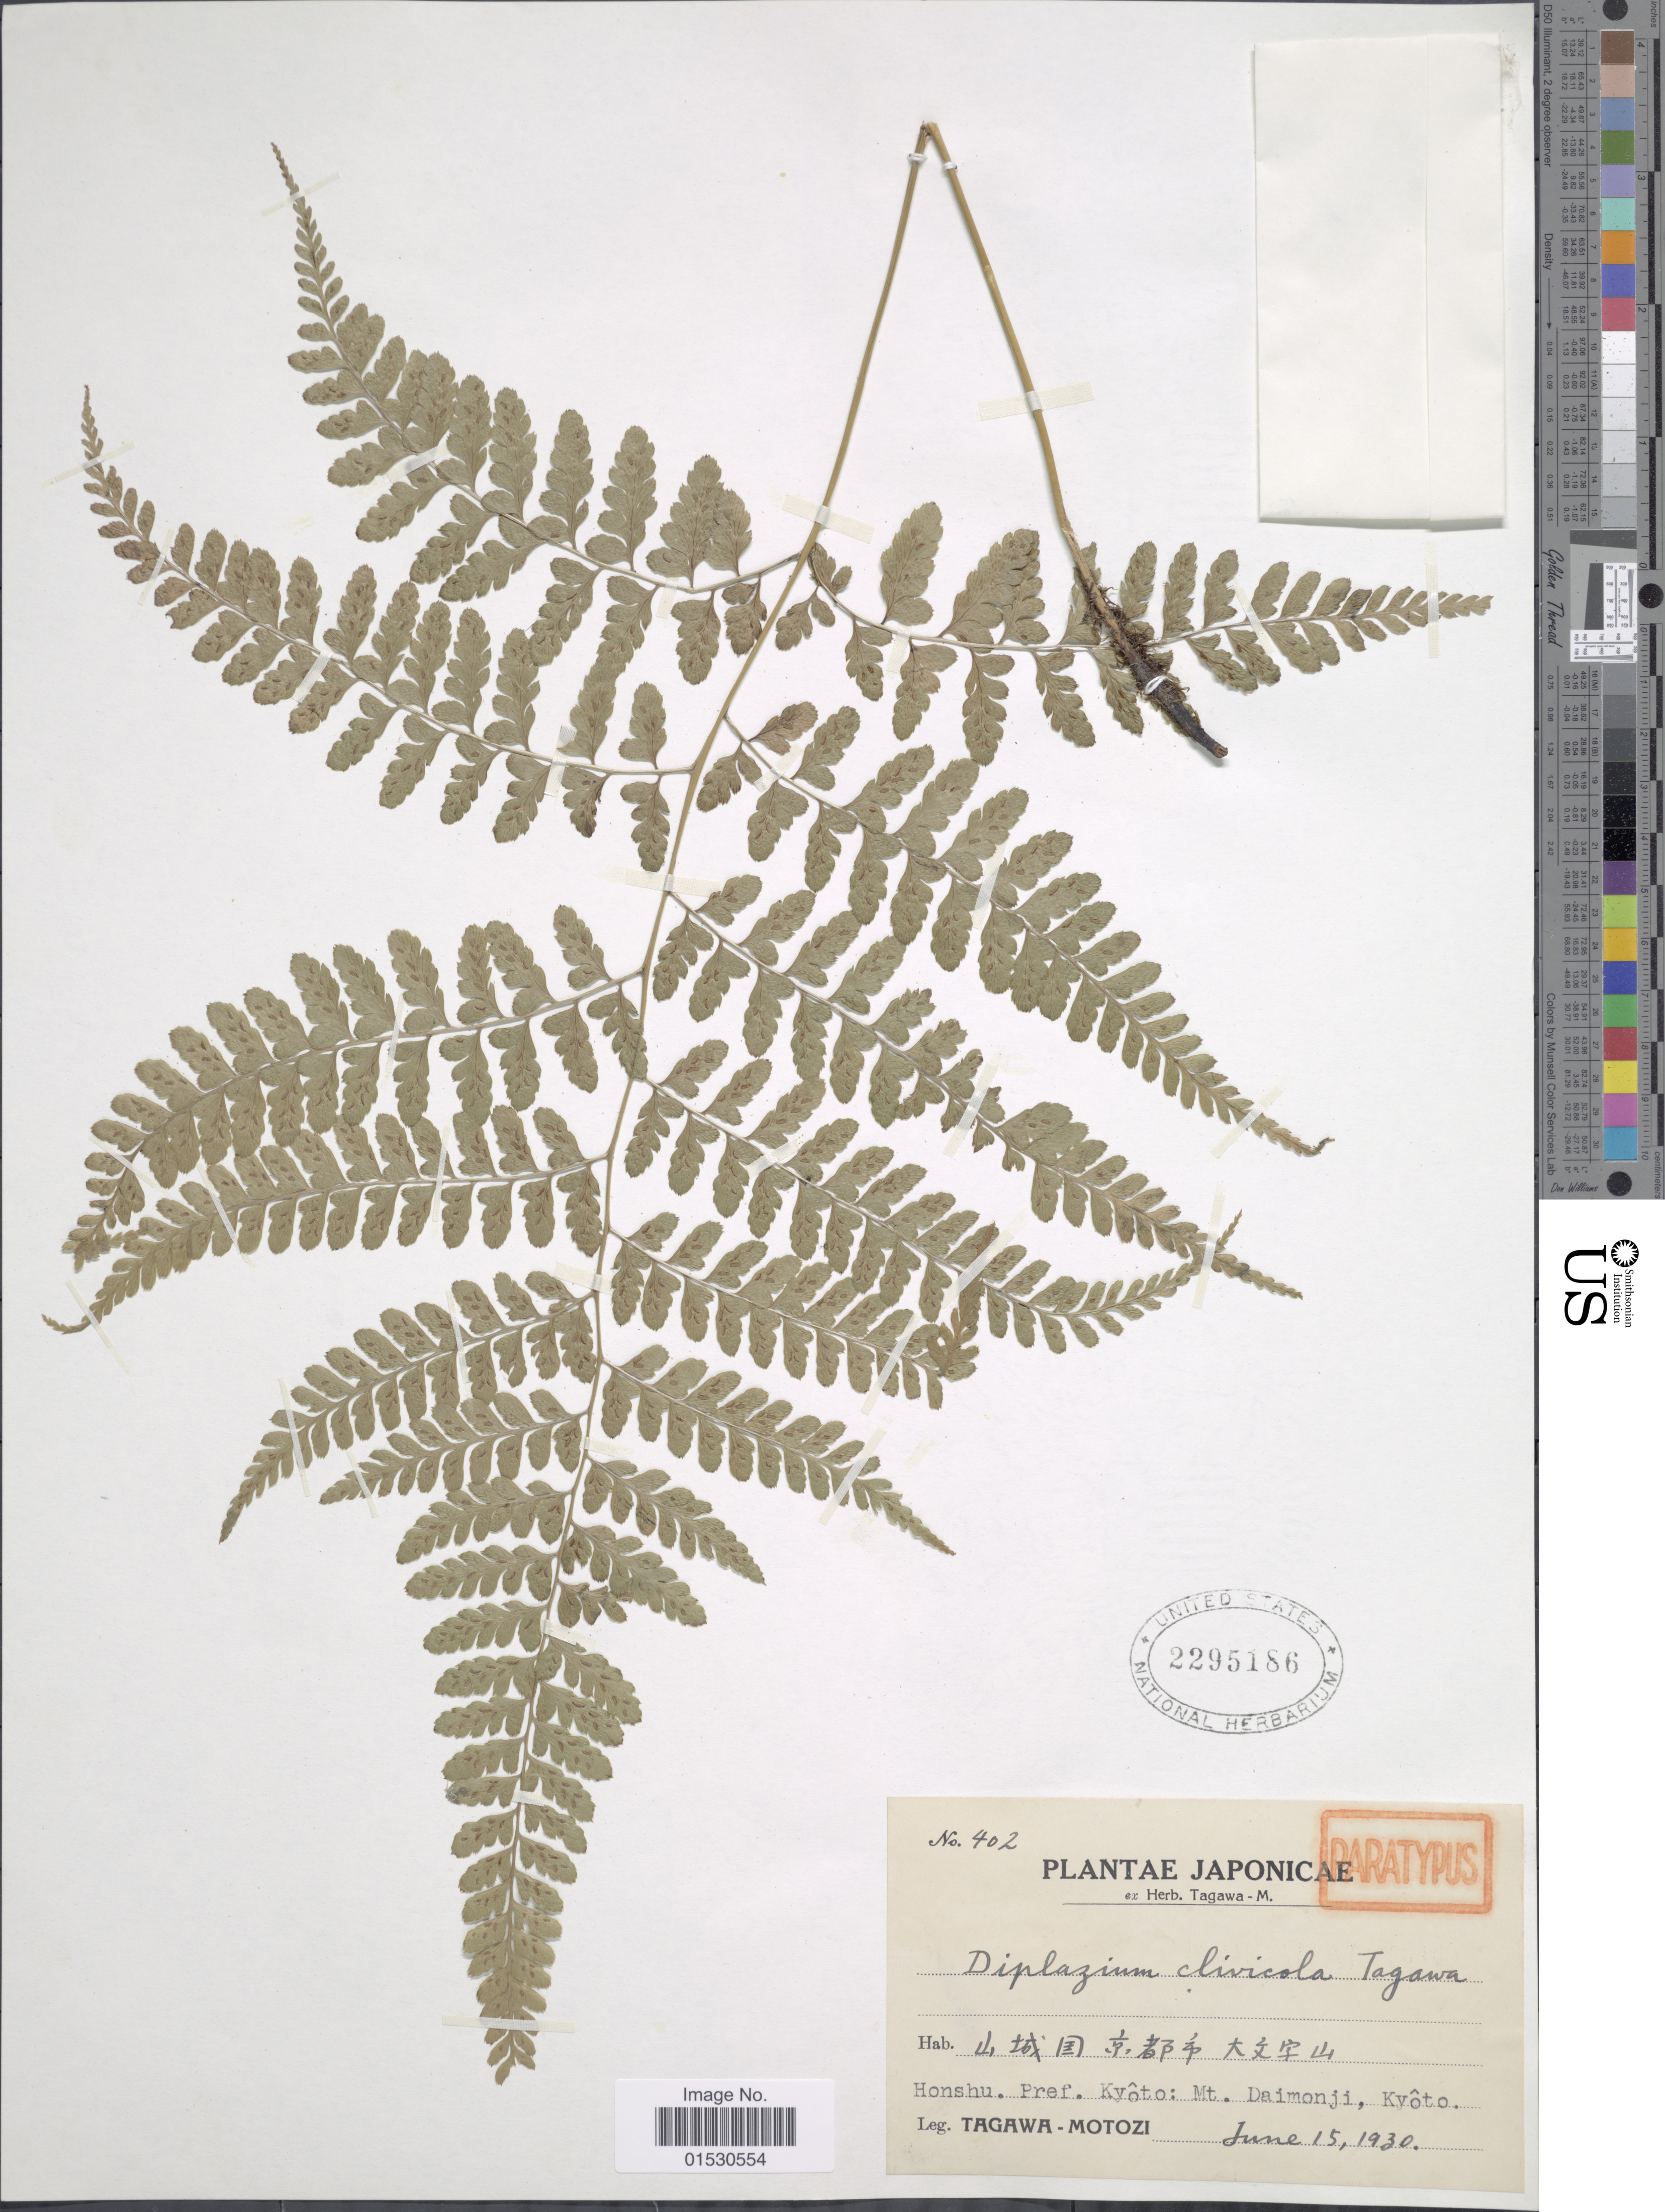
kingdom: Plantae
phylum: Tracheophyta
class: Polypodiopsida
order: Polypodiales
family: Athyriaceae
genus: Athyrium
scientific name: Athyrium clivicola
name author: Tagawa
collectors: M. Tagawa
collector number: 402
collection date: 1930-06-15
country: Japan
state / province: Kyoto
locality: Honshu: Mt. Daimonji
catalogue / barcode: US 2295186